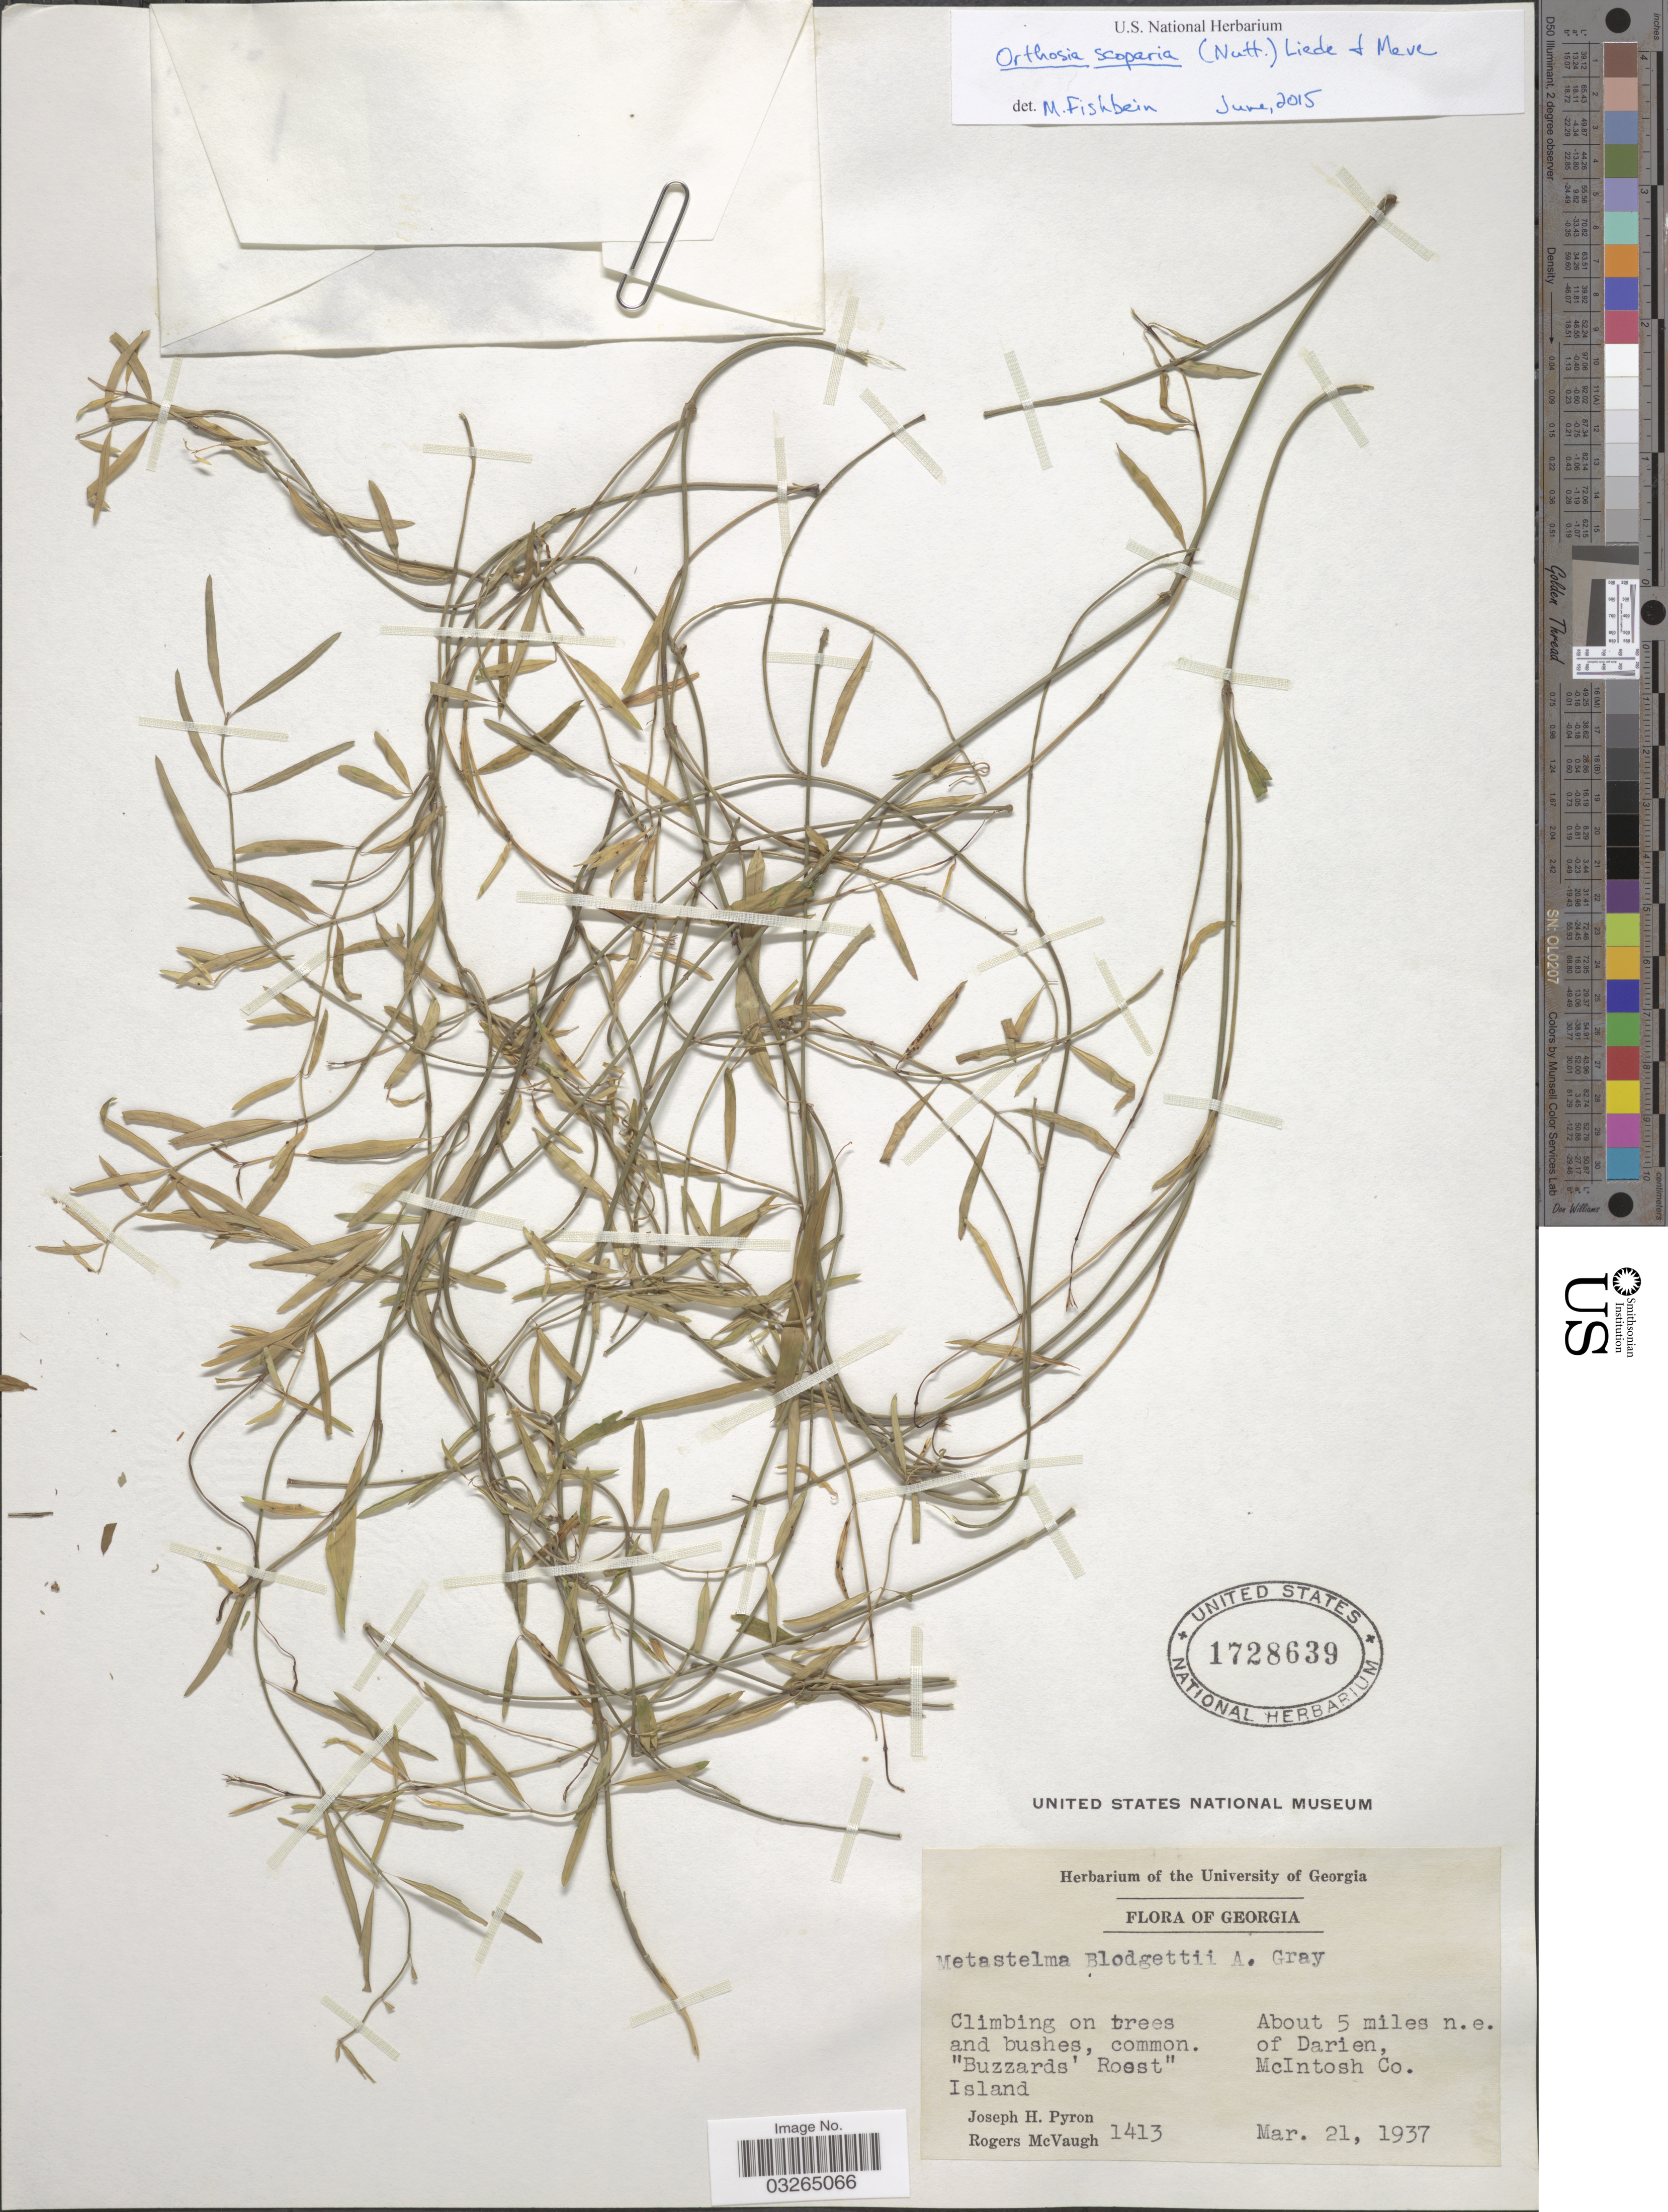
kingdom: Plantae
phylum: Tracheophyta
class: Magnoliopsida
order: Gentianales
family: Apocynaceae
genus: Orthosia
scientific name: Orthosia scoparia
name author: (Nutt.) Liede & Meve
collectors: J. H. Pyron & R. McVaugh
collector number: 1413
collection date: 1937-03-21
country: United States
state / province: Georgia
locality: Buzzards' Roost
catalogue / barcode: US 1728639